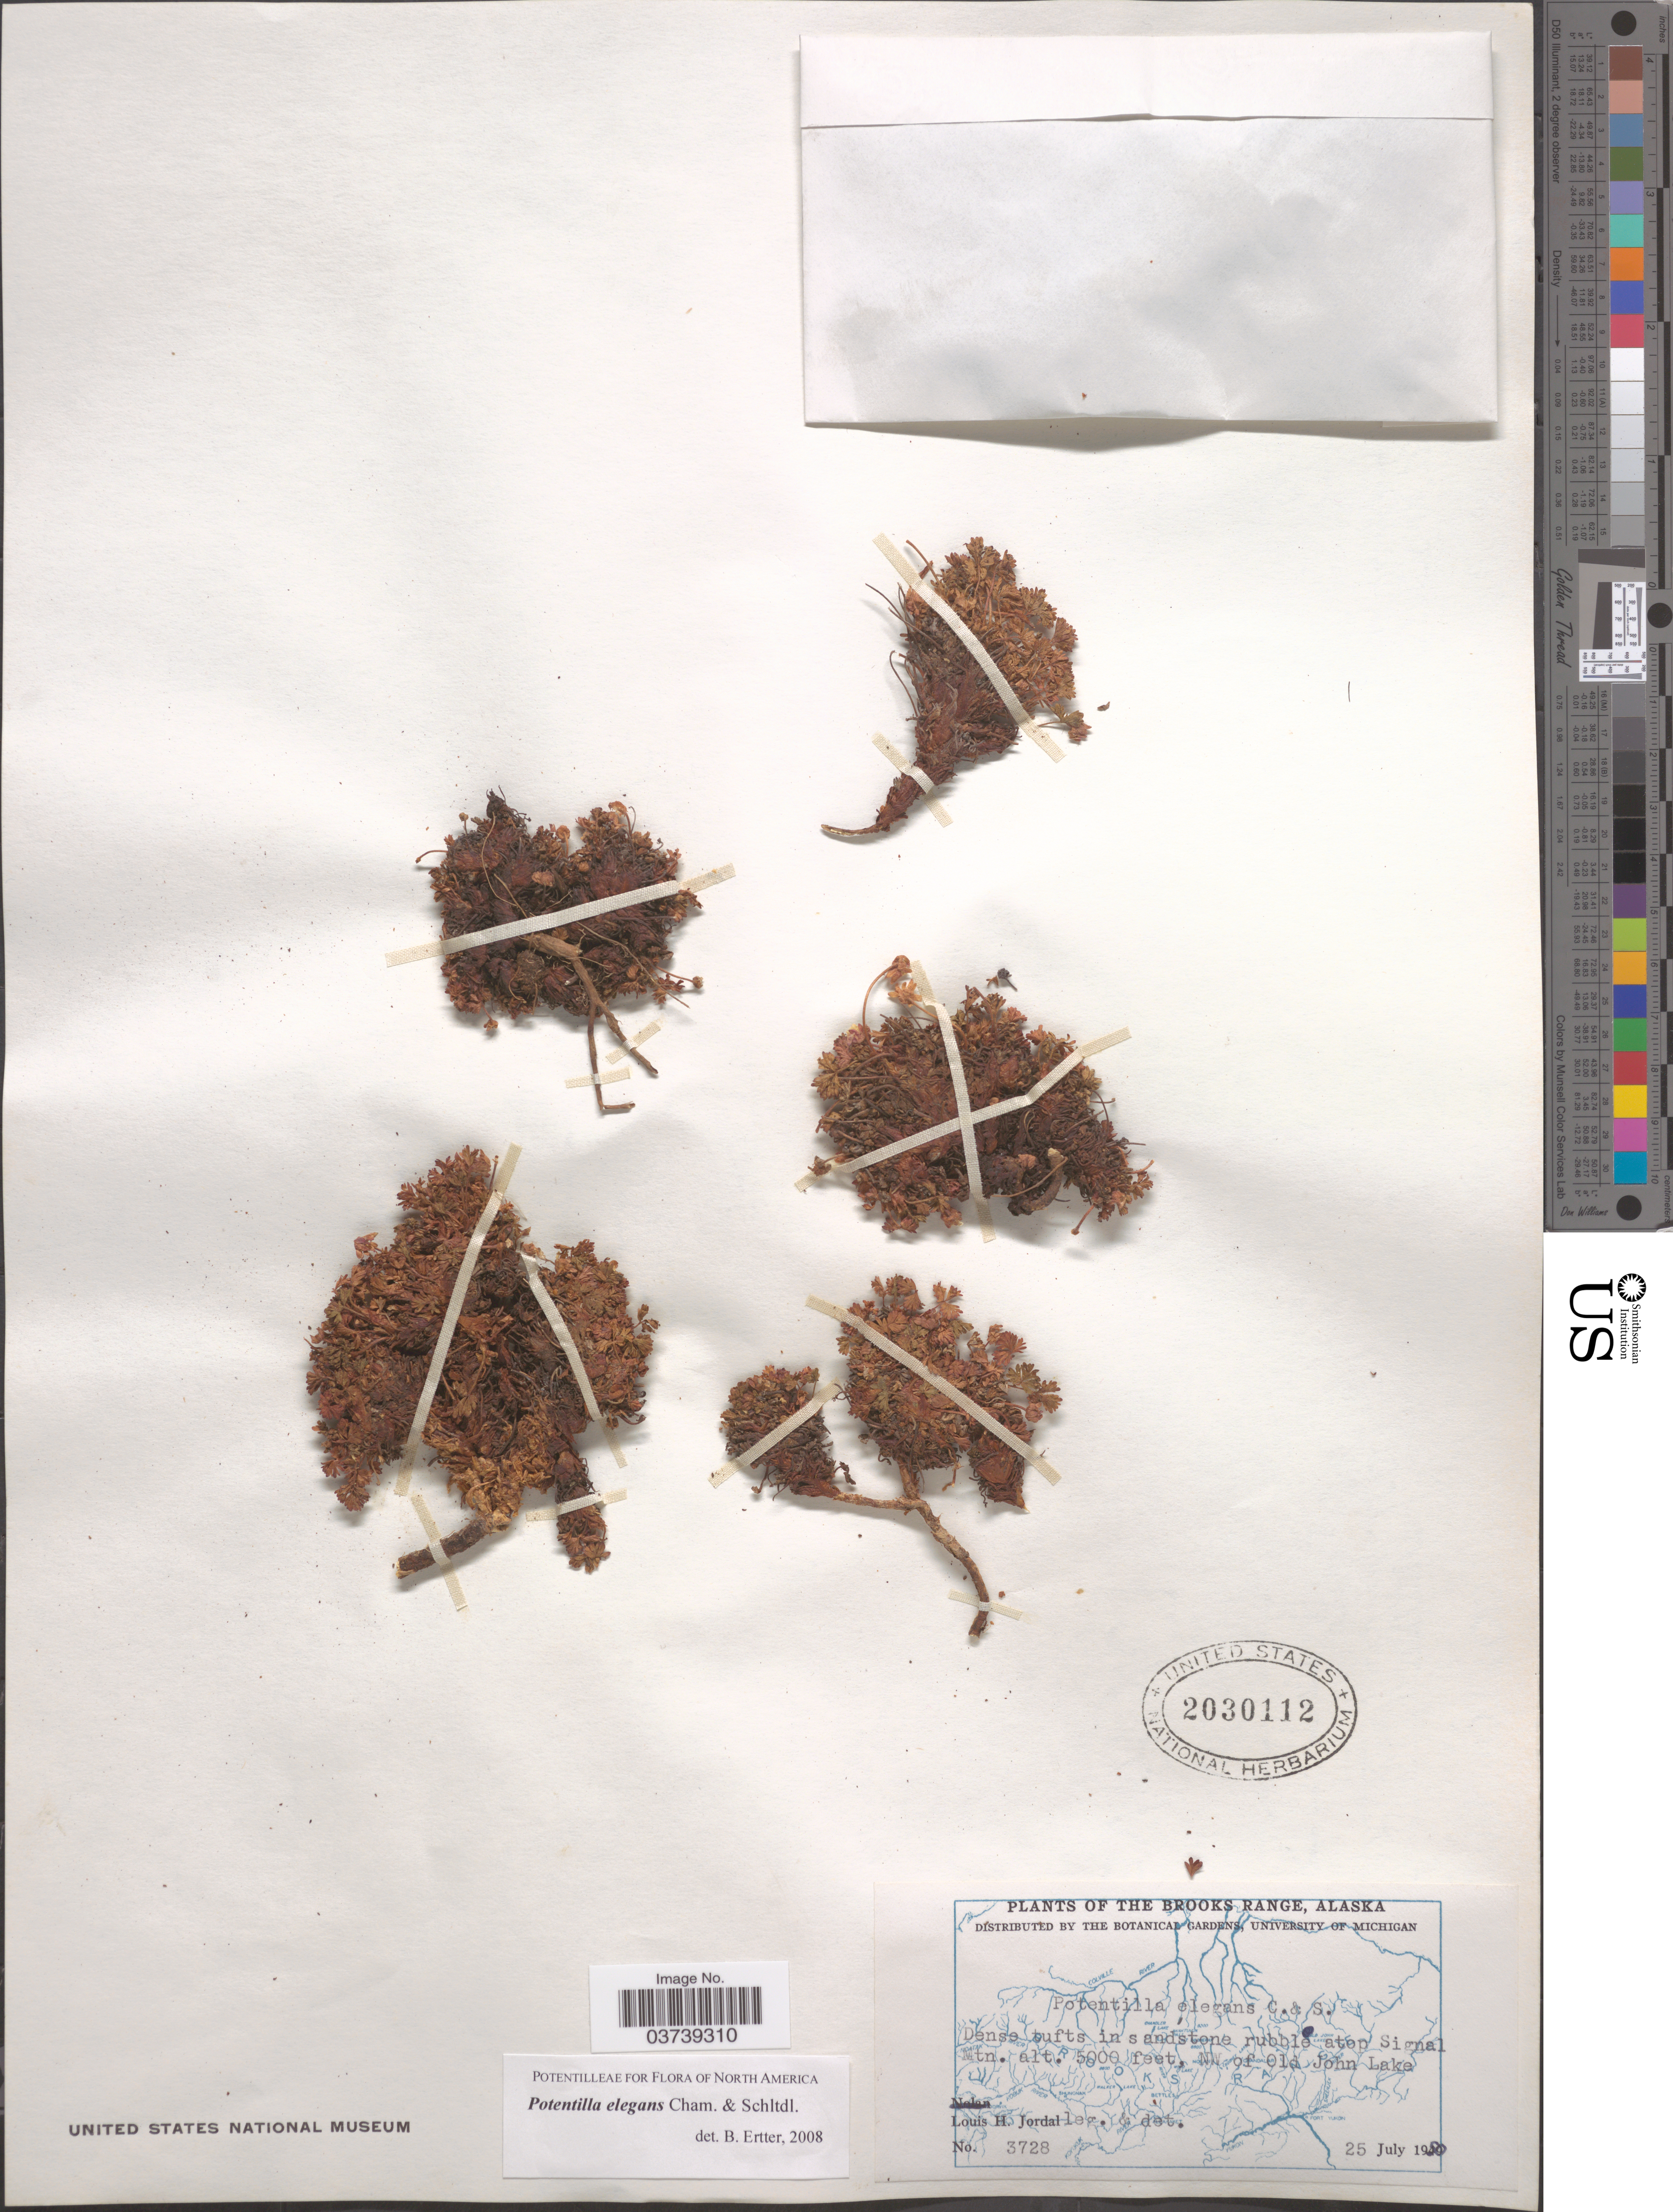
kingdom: Plantae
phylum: Tracheophyta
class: Magnoliopsida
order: Rosales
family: Rosaceae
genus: Potentilla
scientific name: Potentilla elegans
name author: Cham. & Schltr.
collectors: L. Jordal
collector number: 3728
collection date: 1950-07-25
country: United States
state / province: Alaska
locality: Brooks Range. Signal Mtn. NW of Old John Lake.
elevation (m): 1524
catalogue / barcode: US 2030112